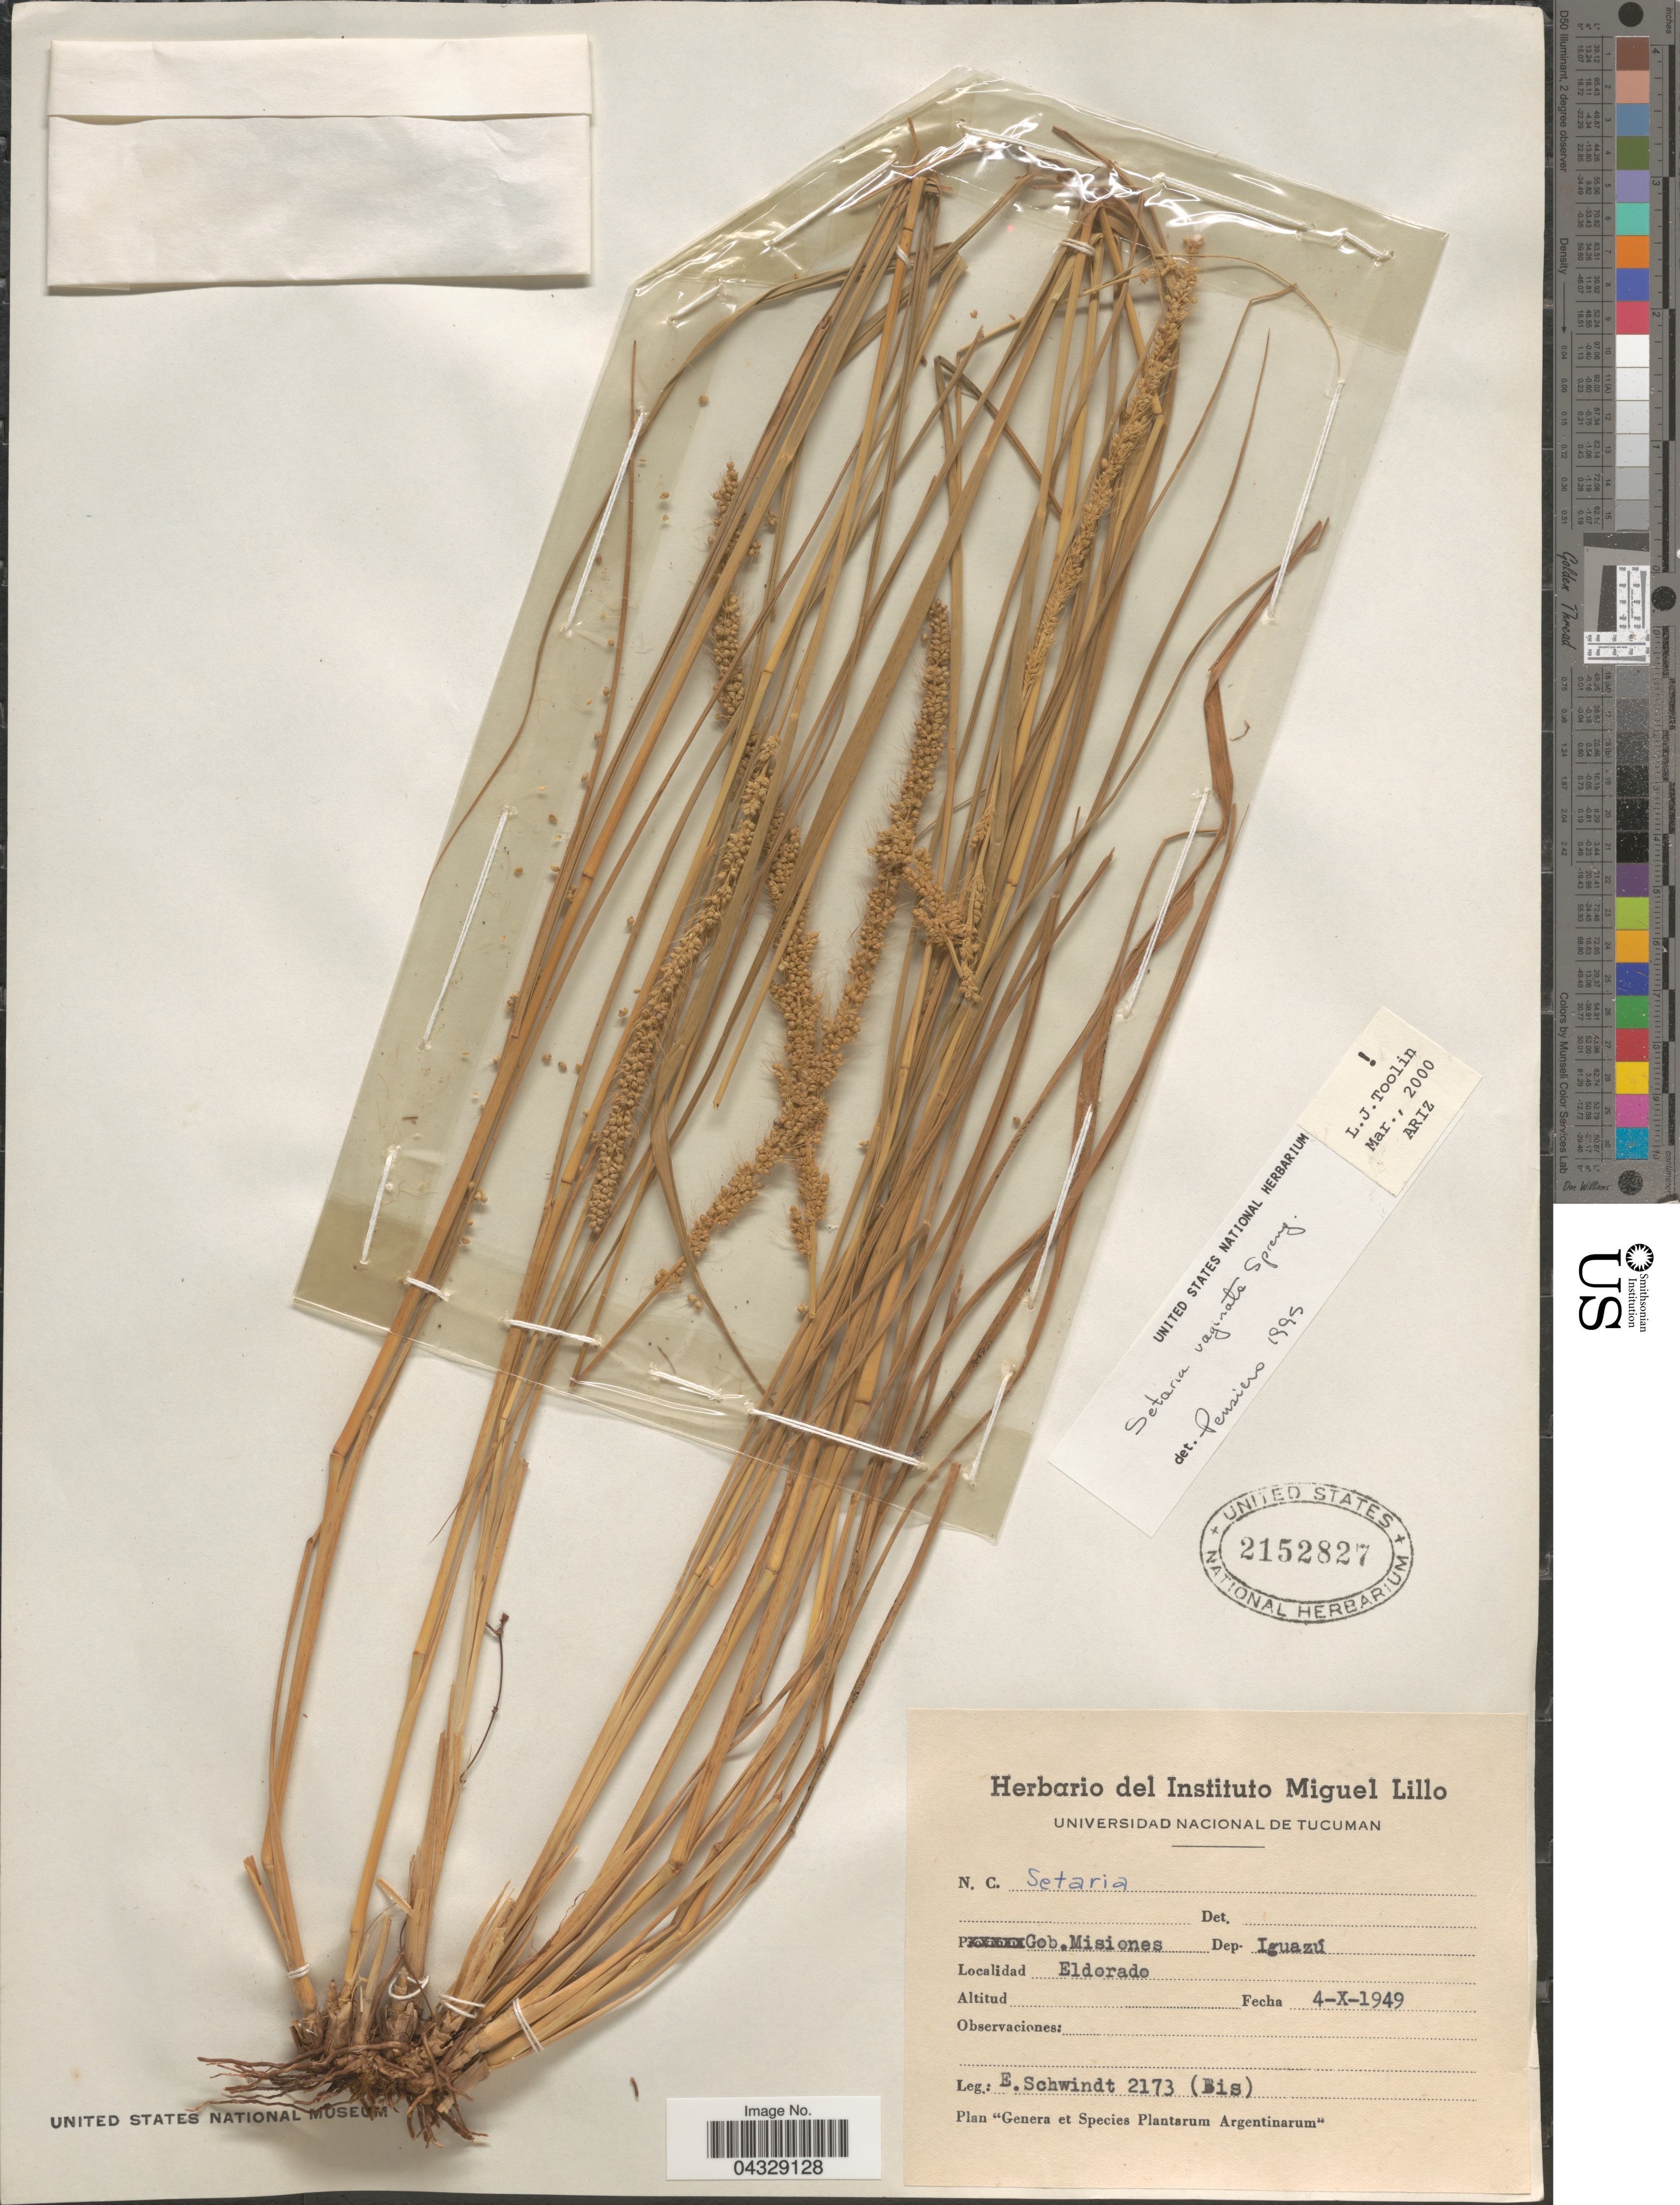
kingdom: Plantae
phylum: Tracheophyta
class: Liliopsida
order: Poales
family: Poaceae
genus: Setaria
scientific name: Setaria vaginata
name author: Spreng.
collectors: E. Schwindt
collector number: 2173(Bis)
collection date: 1949-10-04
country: Argentina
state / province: Misiones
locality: Gob. Misiones. Dep. Iguazú. Eldorado.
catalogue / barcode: US 2152827